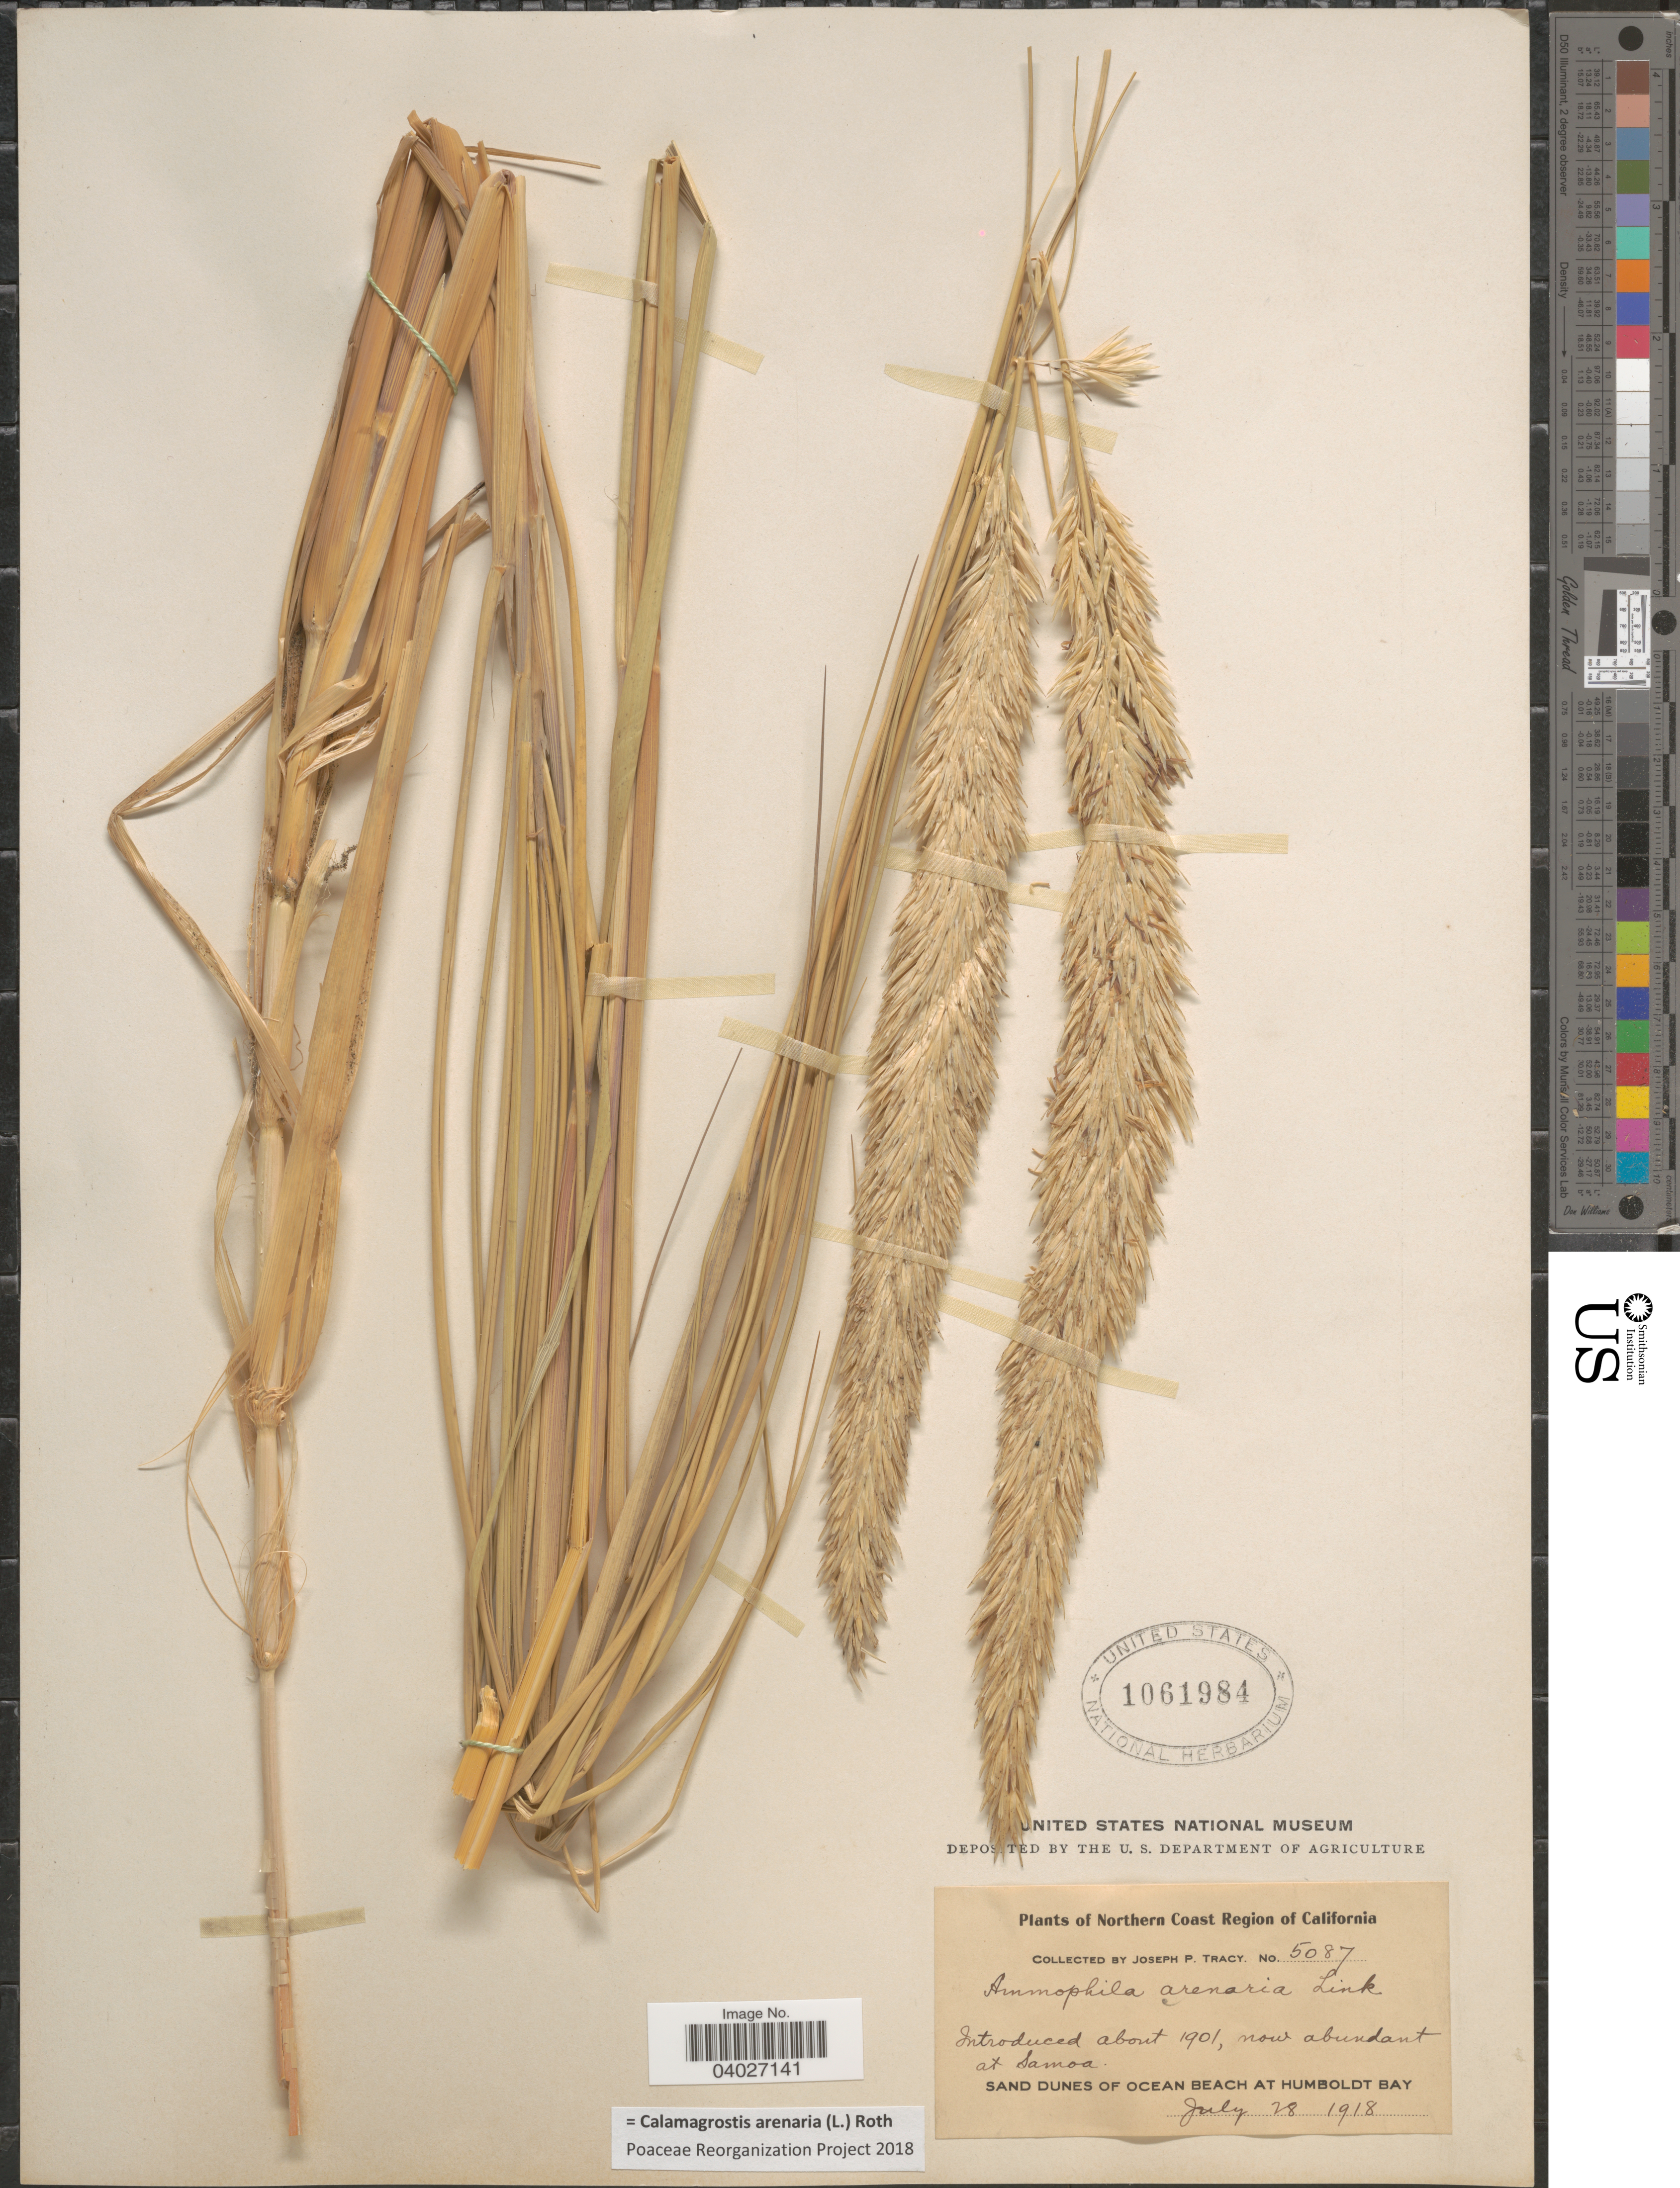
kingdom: Plantae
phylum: Tracheophyta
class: Liliopsida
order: Poales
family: Poaceae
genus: Calamagrostis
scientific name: Calamagrostis arenaria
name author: (L.) Roth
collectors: J. Tracy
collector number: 5087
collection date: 1918-07-28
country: United States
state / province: California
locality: Northern Coast Region of California. At Samoa. Sand dunes of ocean beach at Humboldt Bay.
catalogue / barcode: US 1061984